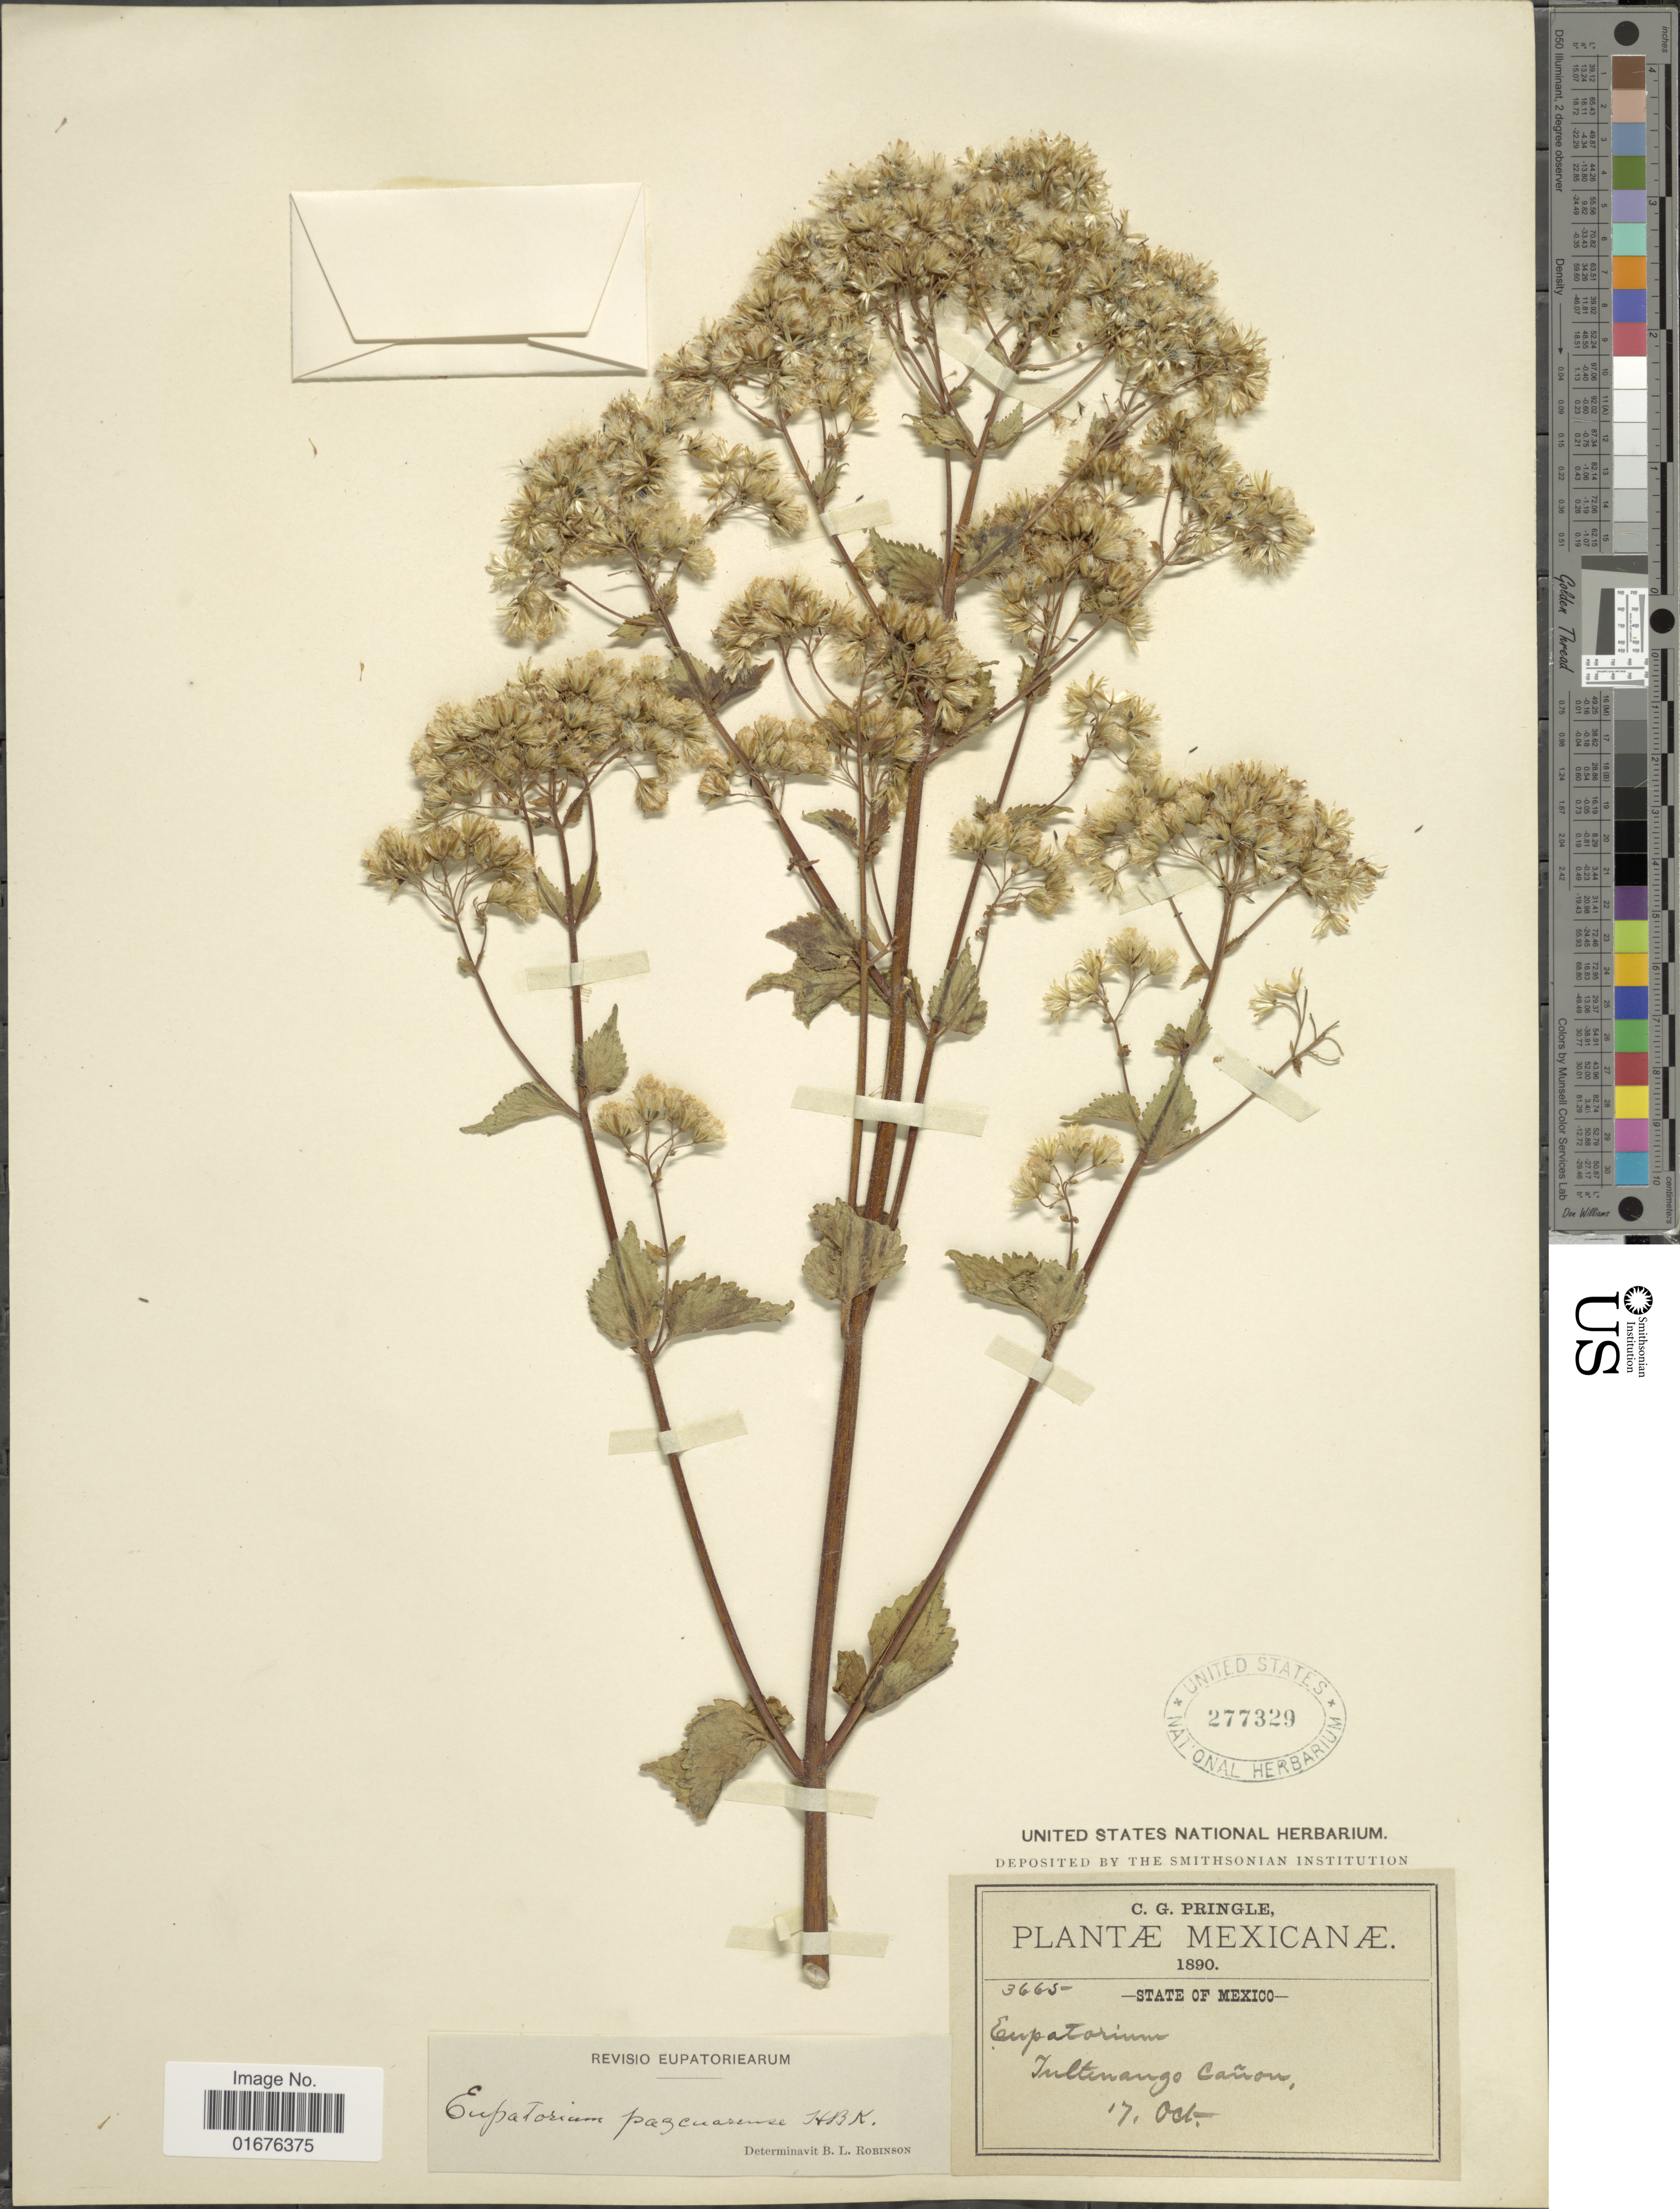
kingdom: Plantae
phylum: Tracheophyta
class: Magnoliopsida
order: Asterales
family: Asteraceae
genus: Ageratina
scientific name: Ageratina pazcuarensis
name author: (Kunth) R.M. King & H. Rob.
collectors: C. G. Pringle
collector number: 3665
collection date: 1890-10-17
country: Mexico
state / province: México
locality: Tultenango Cañon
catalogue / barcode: US 277329